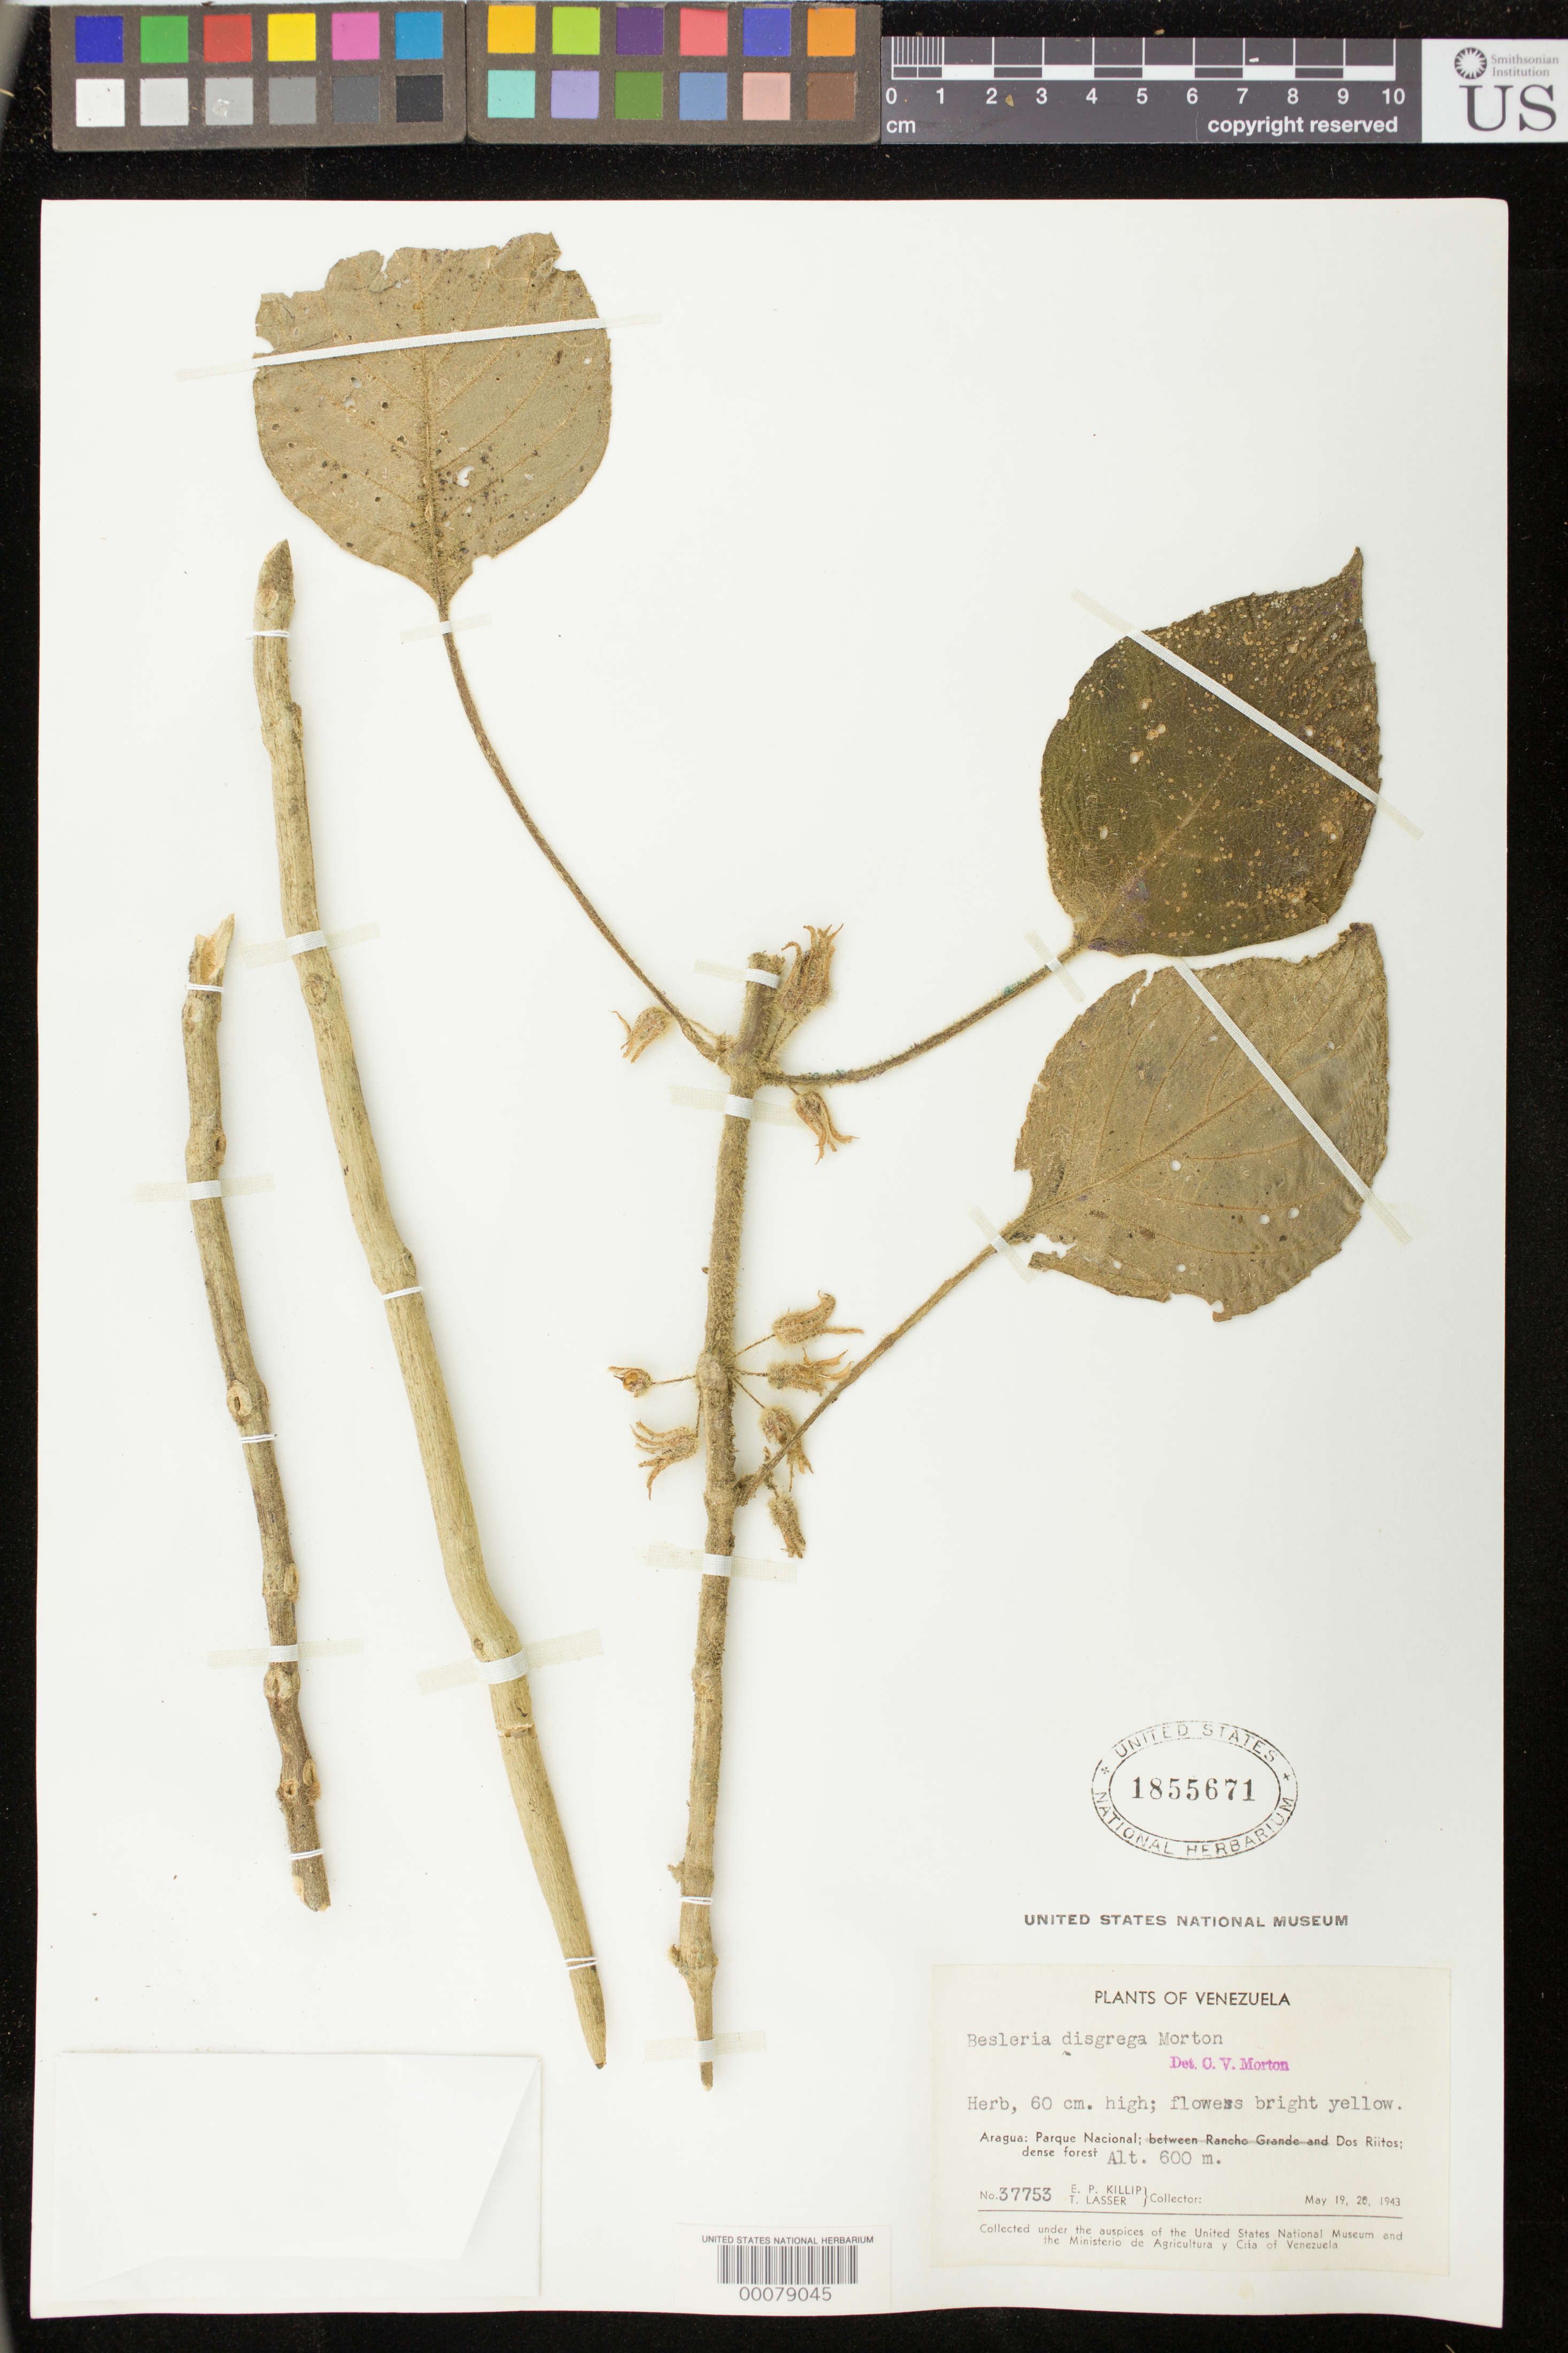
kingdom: Plantae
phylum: Tracheophyta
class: Magnoliopsida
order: Lamiales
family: Gesneriaceae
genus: Besleria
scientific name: Besleria disgrega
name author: C.V. Morton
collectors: E. P. Killip & T. Lasser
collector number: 37753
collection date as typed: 19-20 May 1943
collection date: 1943-05-19/1943-05-20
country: Venezuela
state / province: Aragua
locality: Parque Nacional, Dos Riitos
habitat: Dense forest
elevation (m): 600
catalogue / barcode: US 1855671